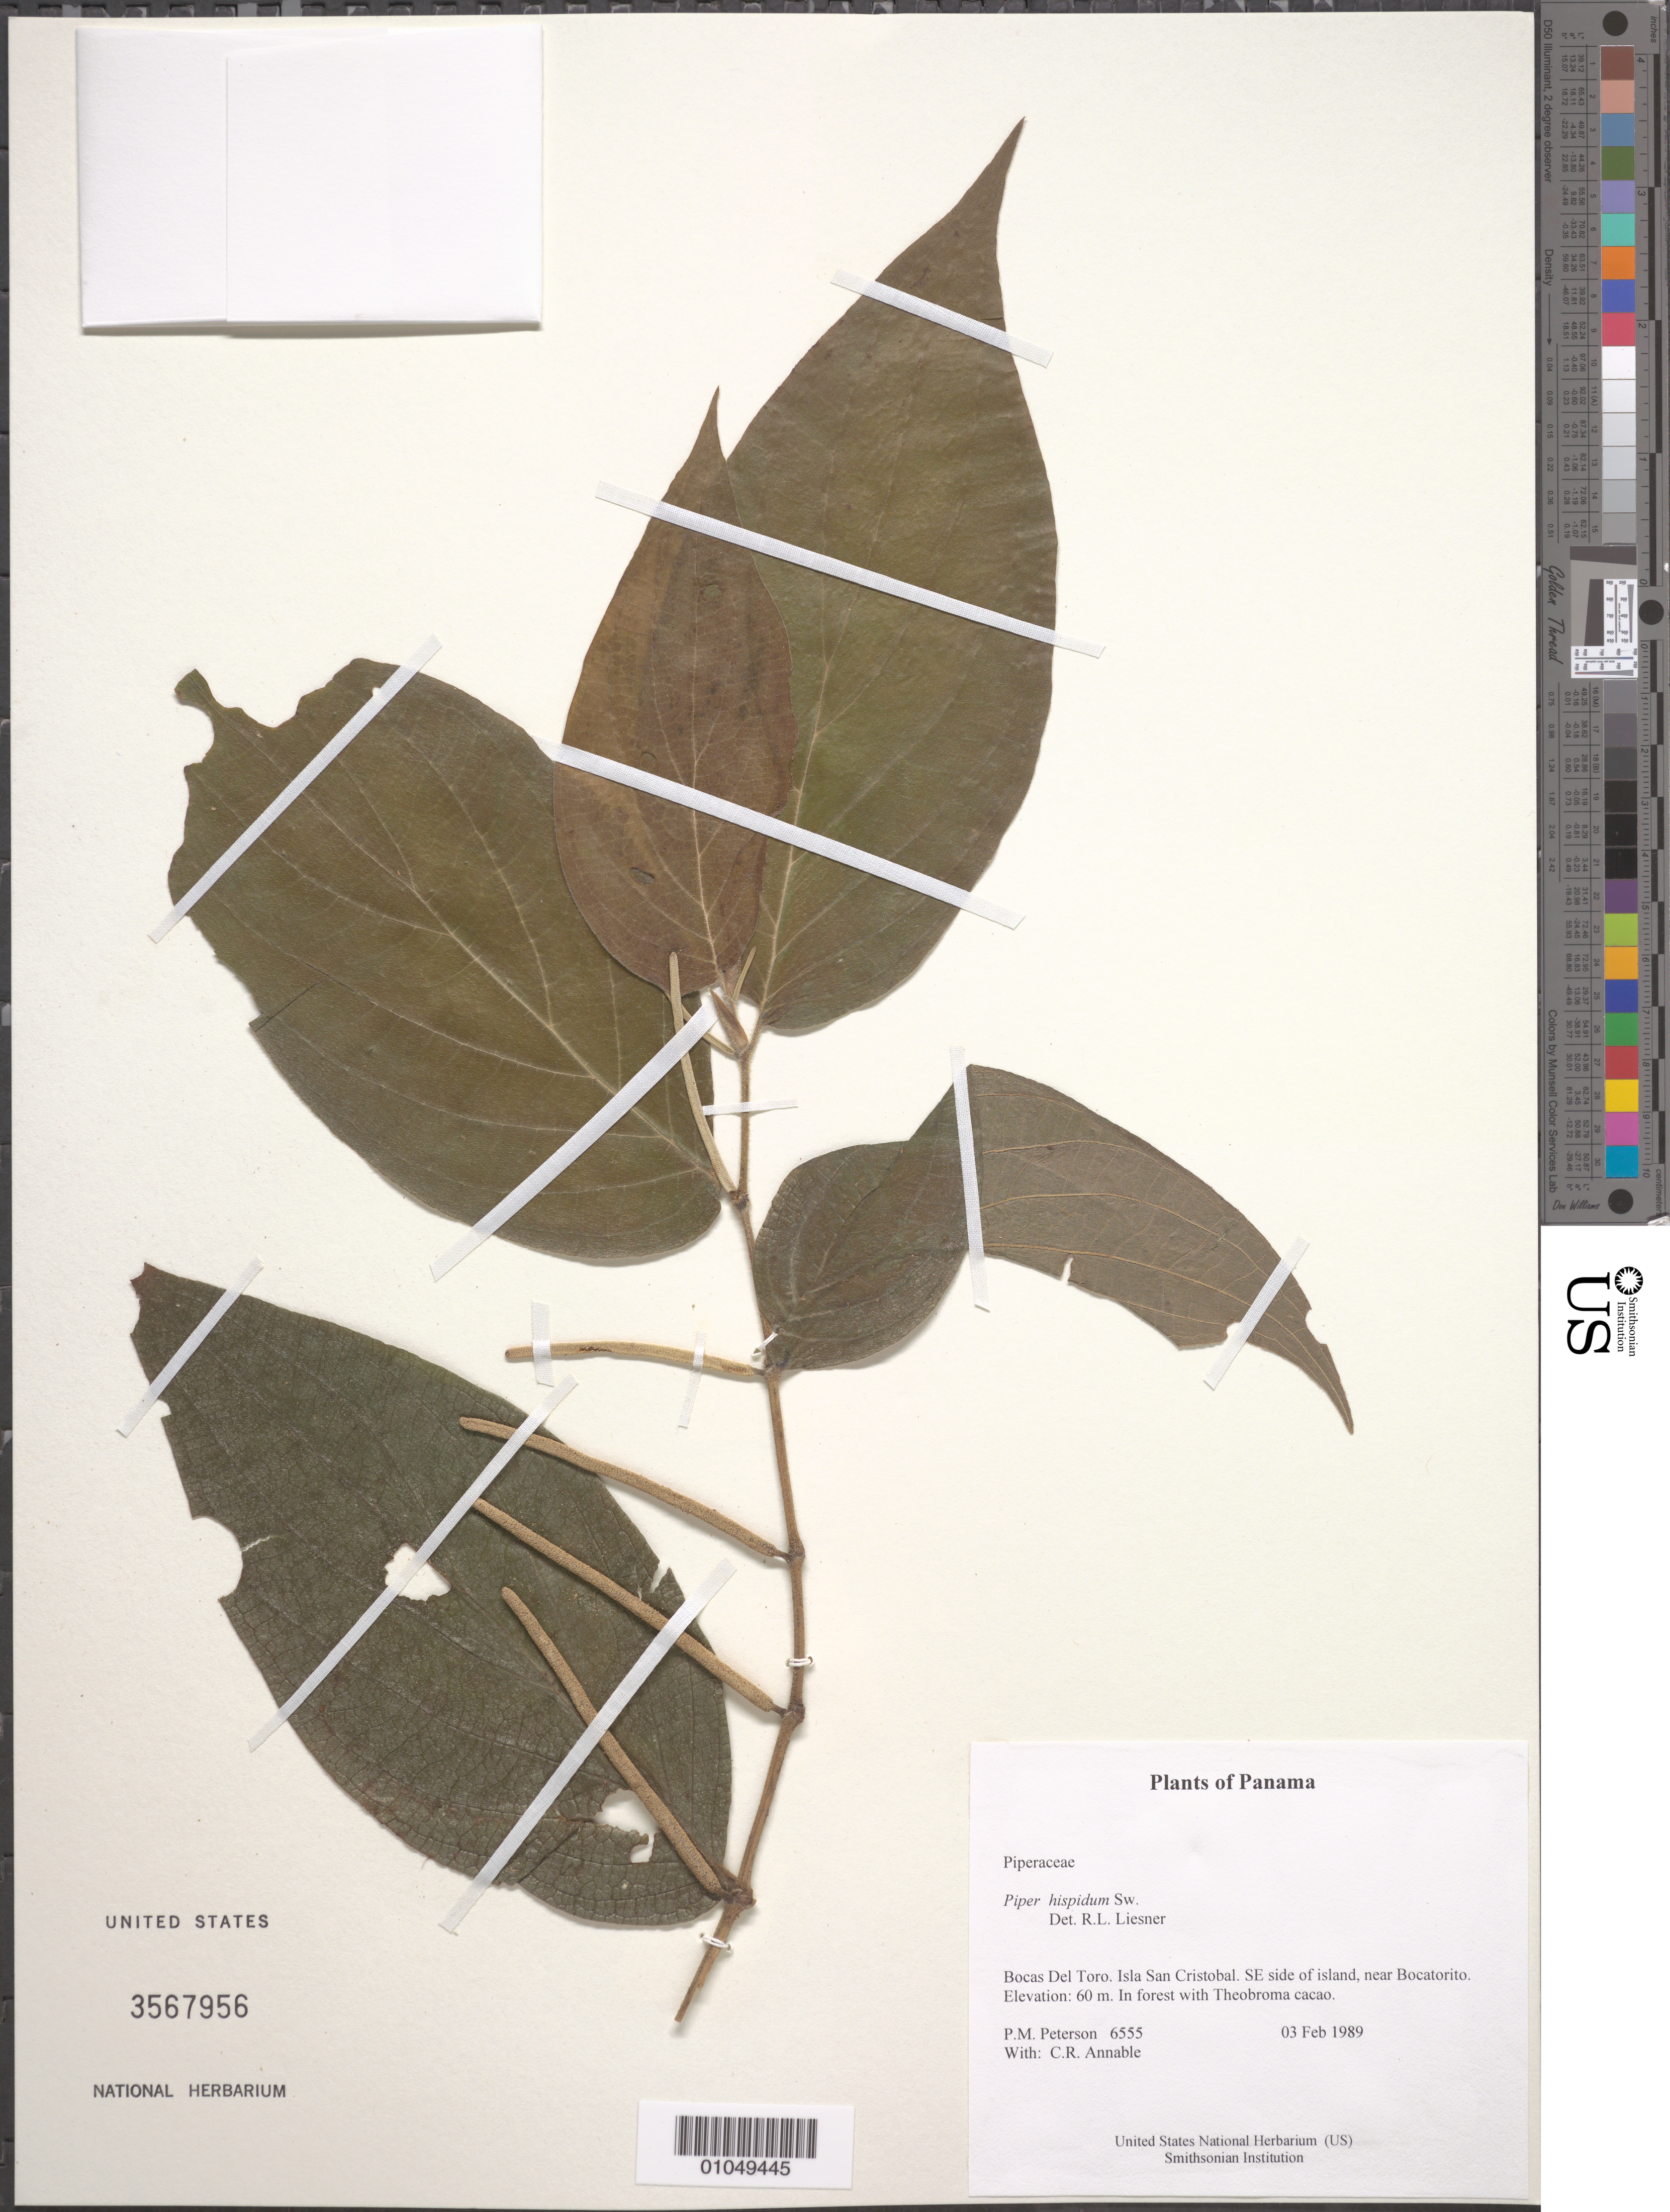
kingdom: Plantae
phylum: Tracheophyta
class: Magnoliopsida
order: Piperales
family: Piperaceae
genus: Piper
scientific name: Piper hispidum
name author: Sw.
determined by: Liesner, R. L.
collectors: P. M. Peterson & C. R. Annable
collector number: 06555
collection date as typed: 03 Feb 1989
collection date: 1989-02-03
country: Panama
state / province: Bocas del Toro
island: San Cristobal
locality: SE side of island, near Bocatorito.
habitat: In forest with Theobroma cacao.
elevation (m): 60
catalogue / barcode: US 3567956